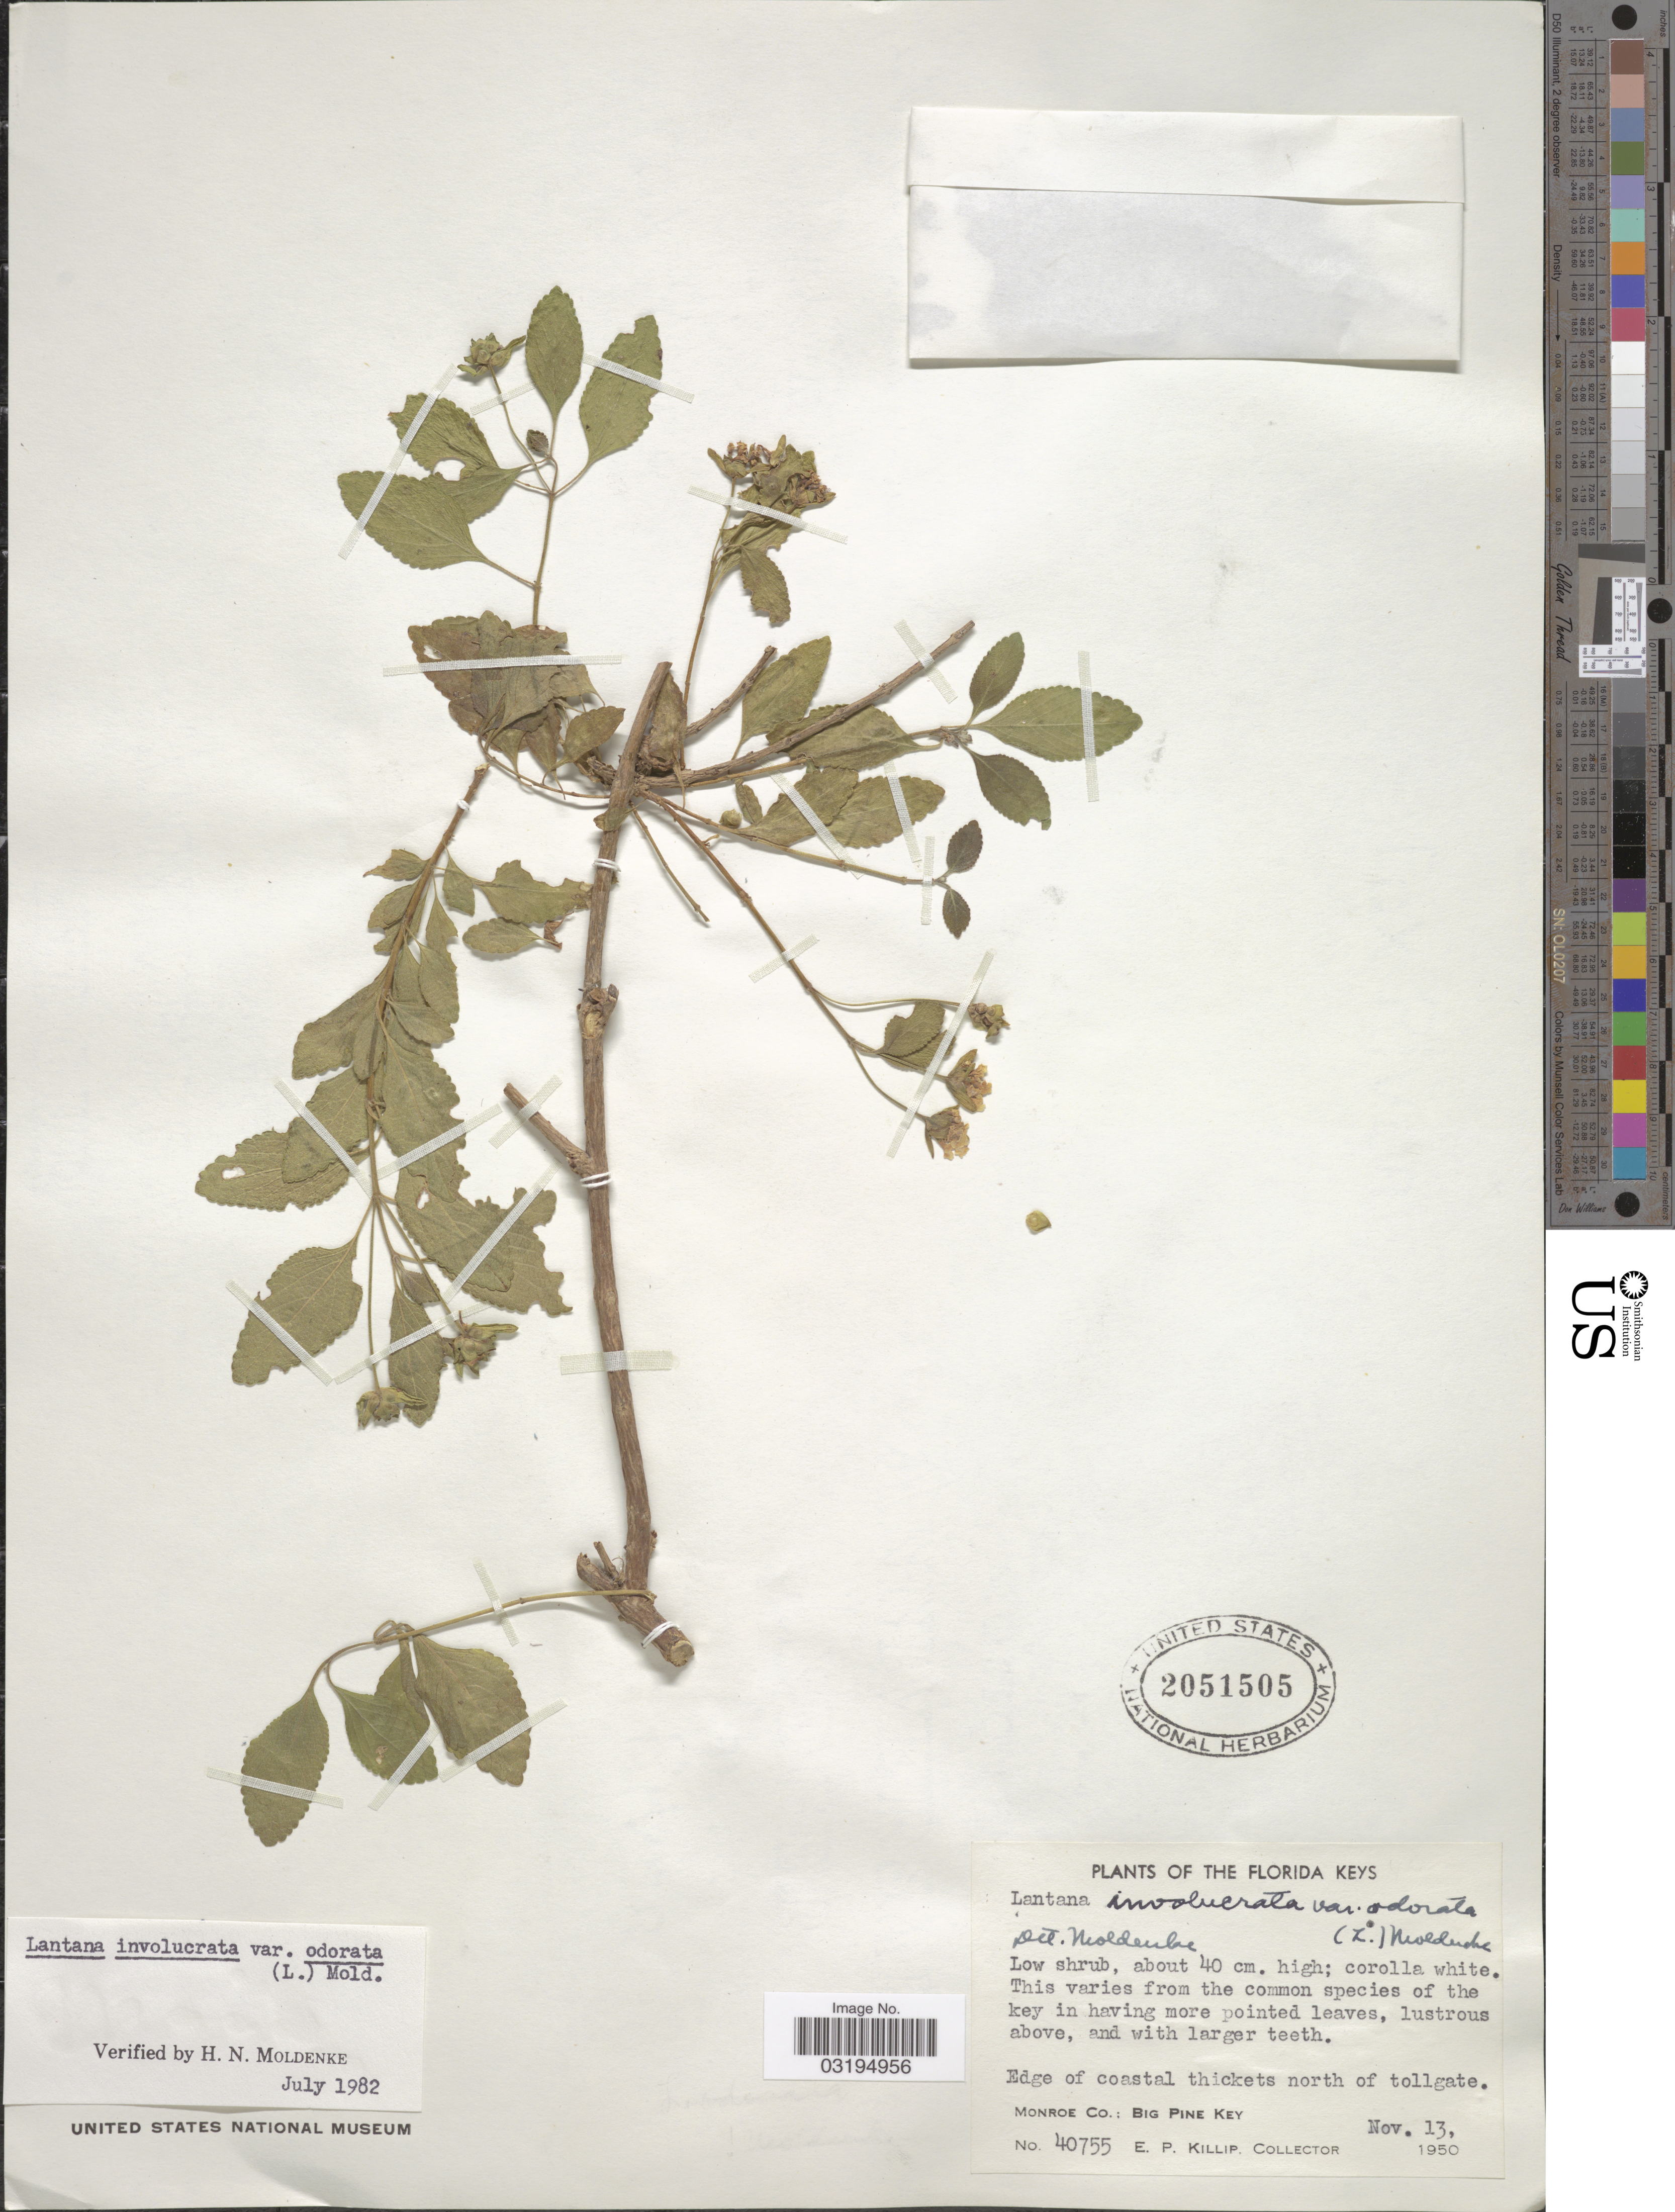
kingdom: Plantae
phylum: Tracheophyta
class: Magnoliopsida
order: Lamiales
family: Verbenaceae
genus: Lantana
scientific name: Lantana involucrata var. odorata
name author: (L.) Moldenke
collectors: E. P. Killip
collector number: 40755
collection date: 1950-11-13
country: United States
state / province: Florida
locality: The Florida Keys, Edge of coastal thickets north of tollgate. Monroe Co.: Big Pine Key.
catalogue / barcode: US 2051505